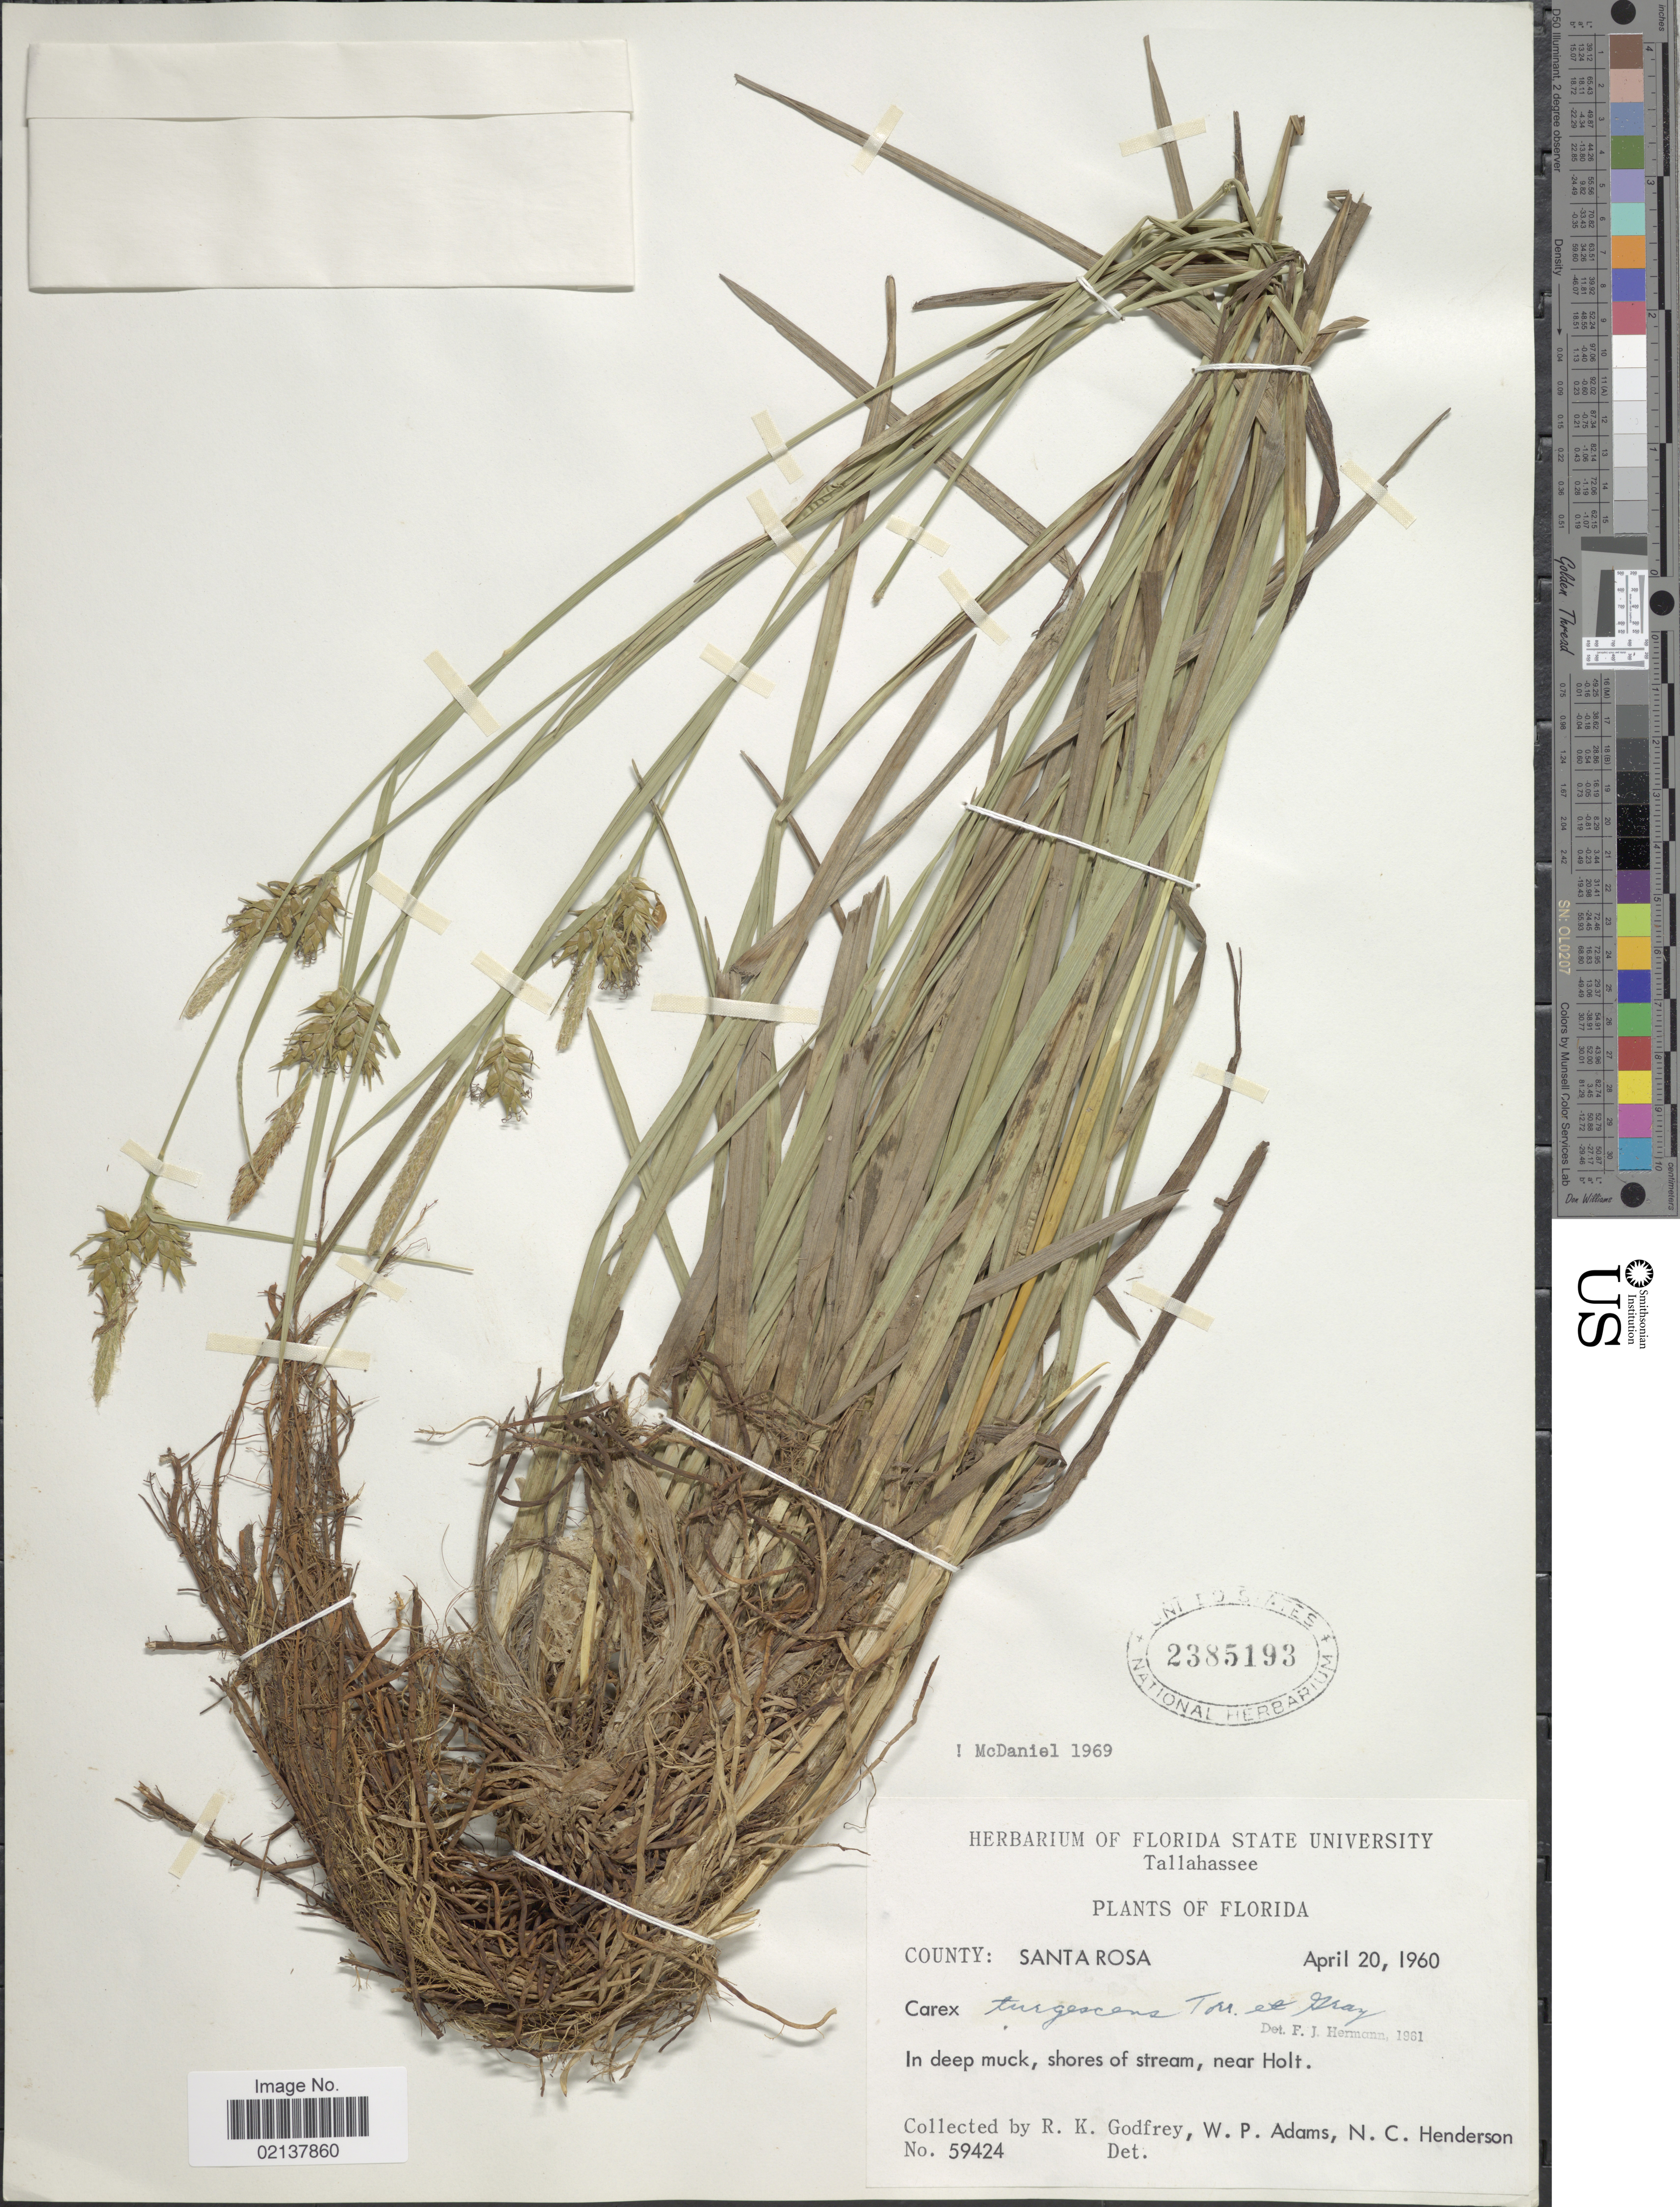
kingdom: Plantae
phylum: Tracheophyta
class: Liliopsida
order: Poales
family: Cyperaceae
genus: Carex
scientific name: Carex turgescens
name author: Torr.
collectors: R. K. Godfrey, W. P. Adams & N. C. Henderson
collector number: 59424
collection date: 1960-04-20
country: United States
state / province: Florida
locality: County: Santa Rosa, In deep muck, shores of stream, near Holt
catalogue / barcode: US 2385193